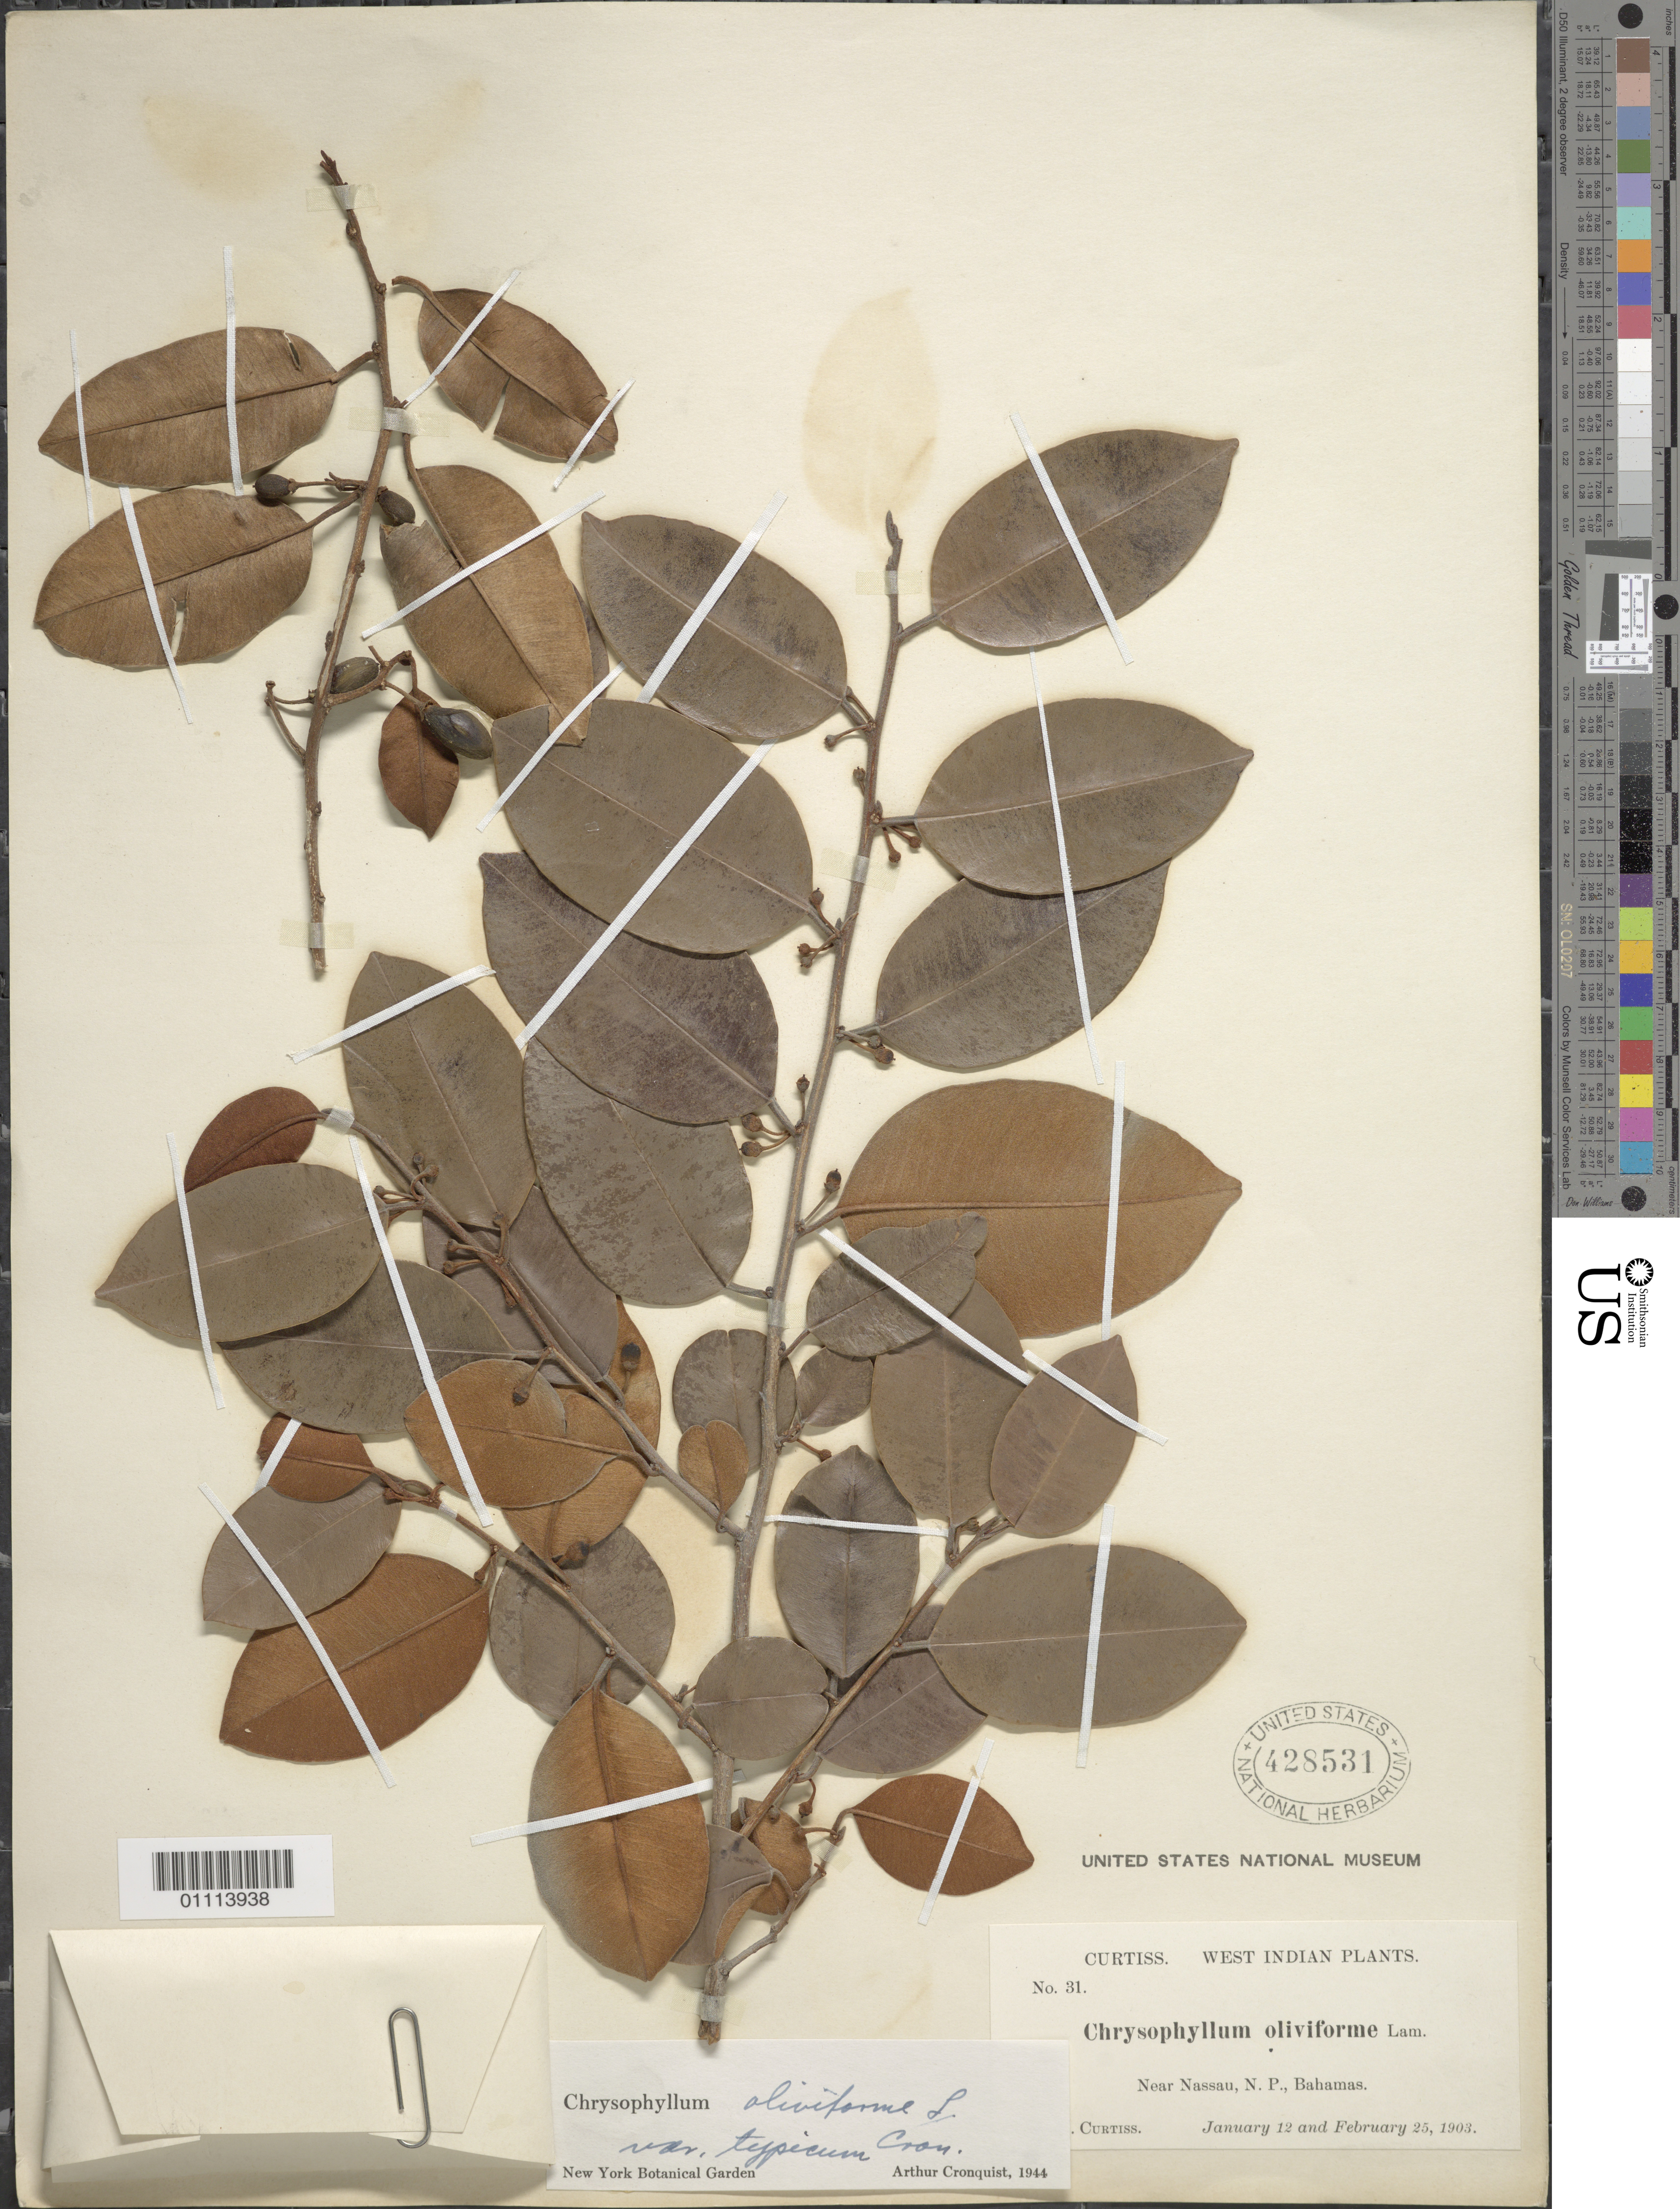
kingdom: Plantae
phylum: Tracheophyta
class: Magnoliopsida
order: Ericales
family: Sapotaceae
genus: Chrysophyllum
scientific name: Chrysophyllum oliviforme var. typicum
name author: Cronq.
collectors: A. H. Curtiss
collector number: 31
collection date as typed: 12 Jan 1903 and 25 Feb 1903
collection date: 1903-01-12,1903-02-25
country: Bahamas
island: New Providence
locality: Near Nassau, N.P., Bahamas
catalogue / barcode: US 428531